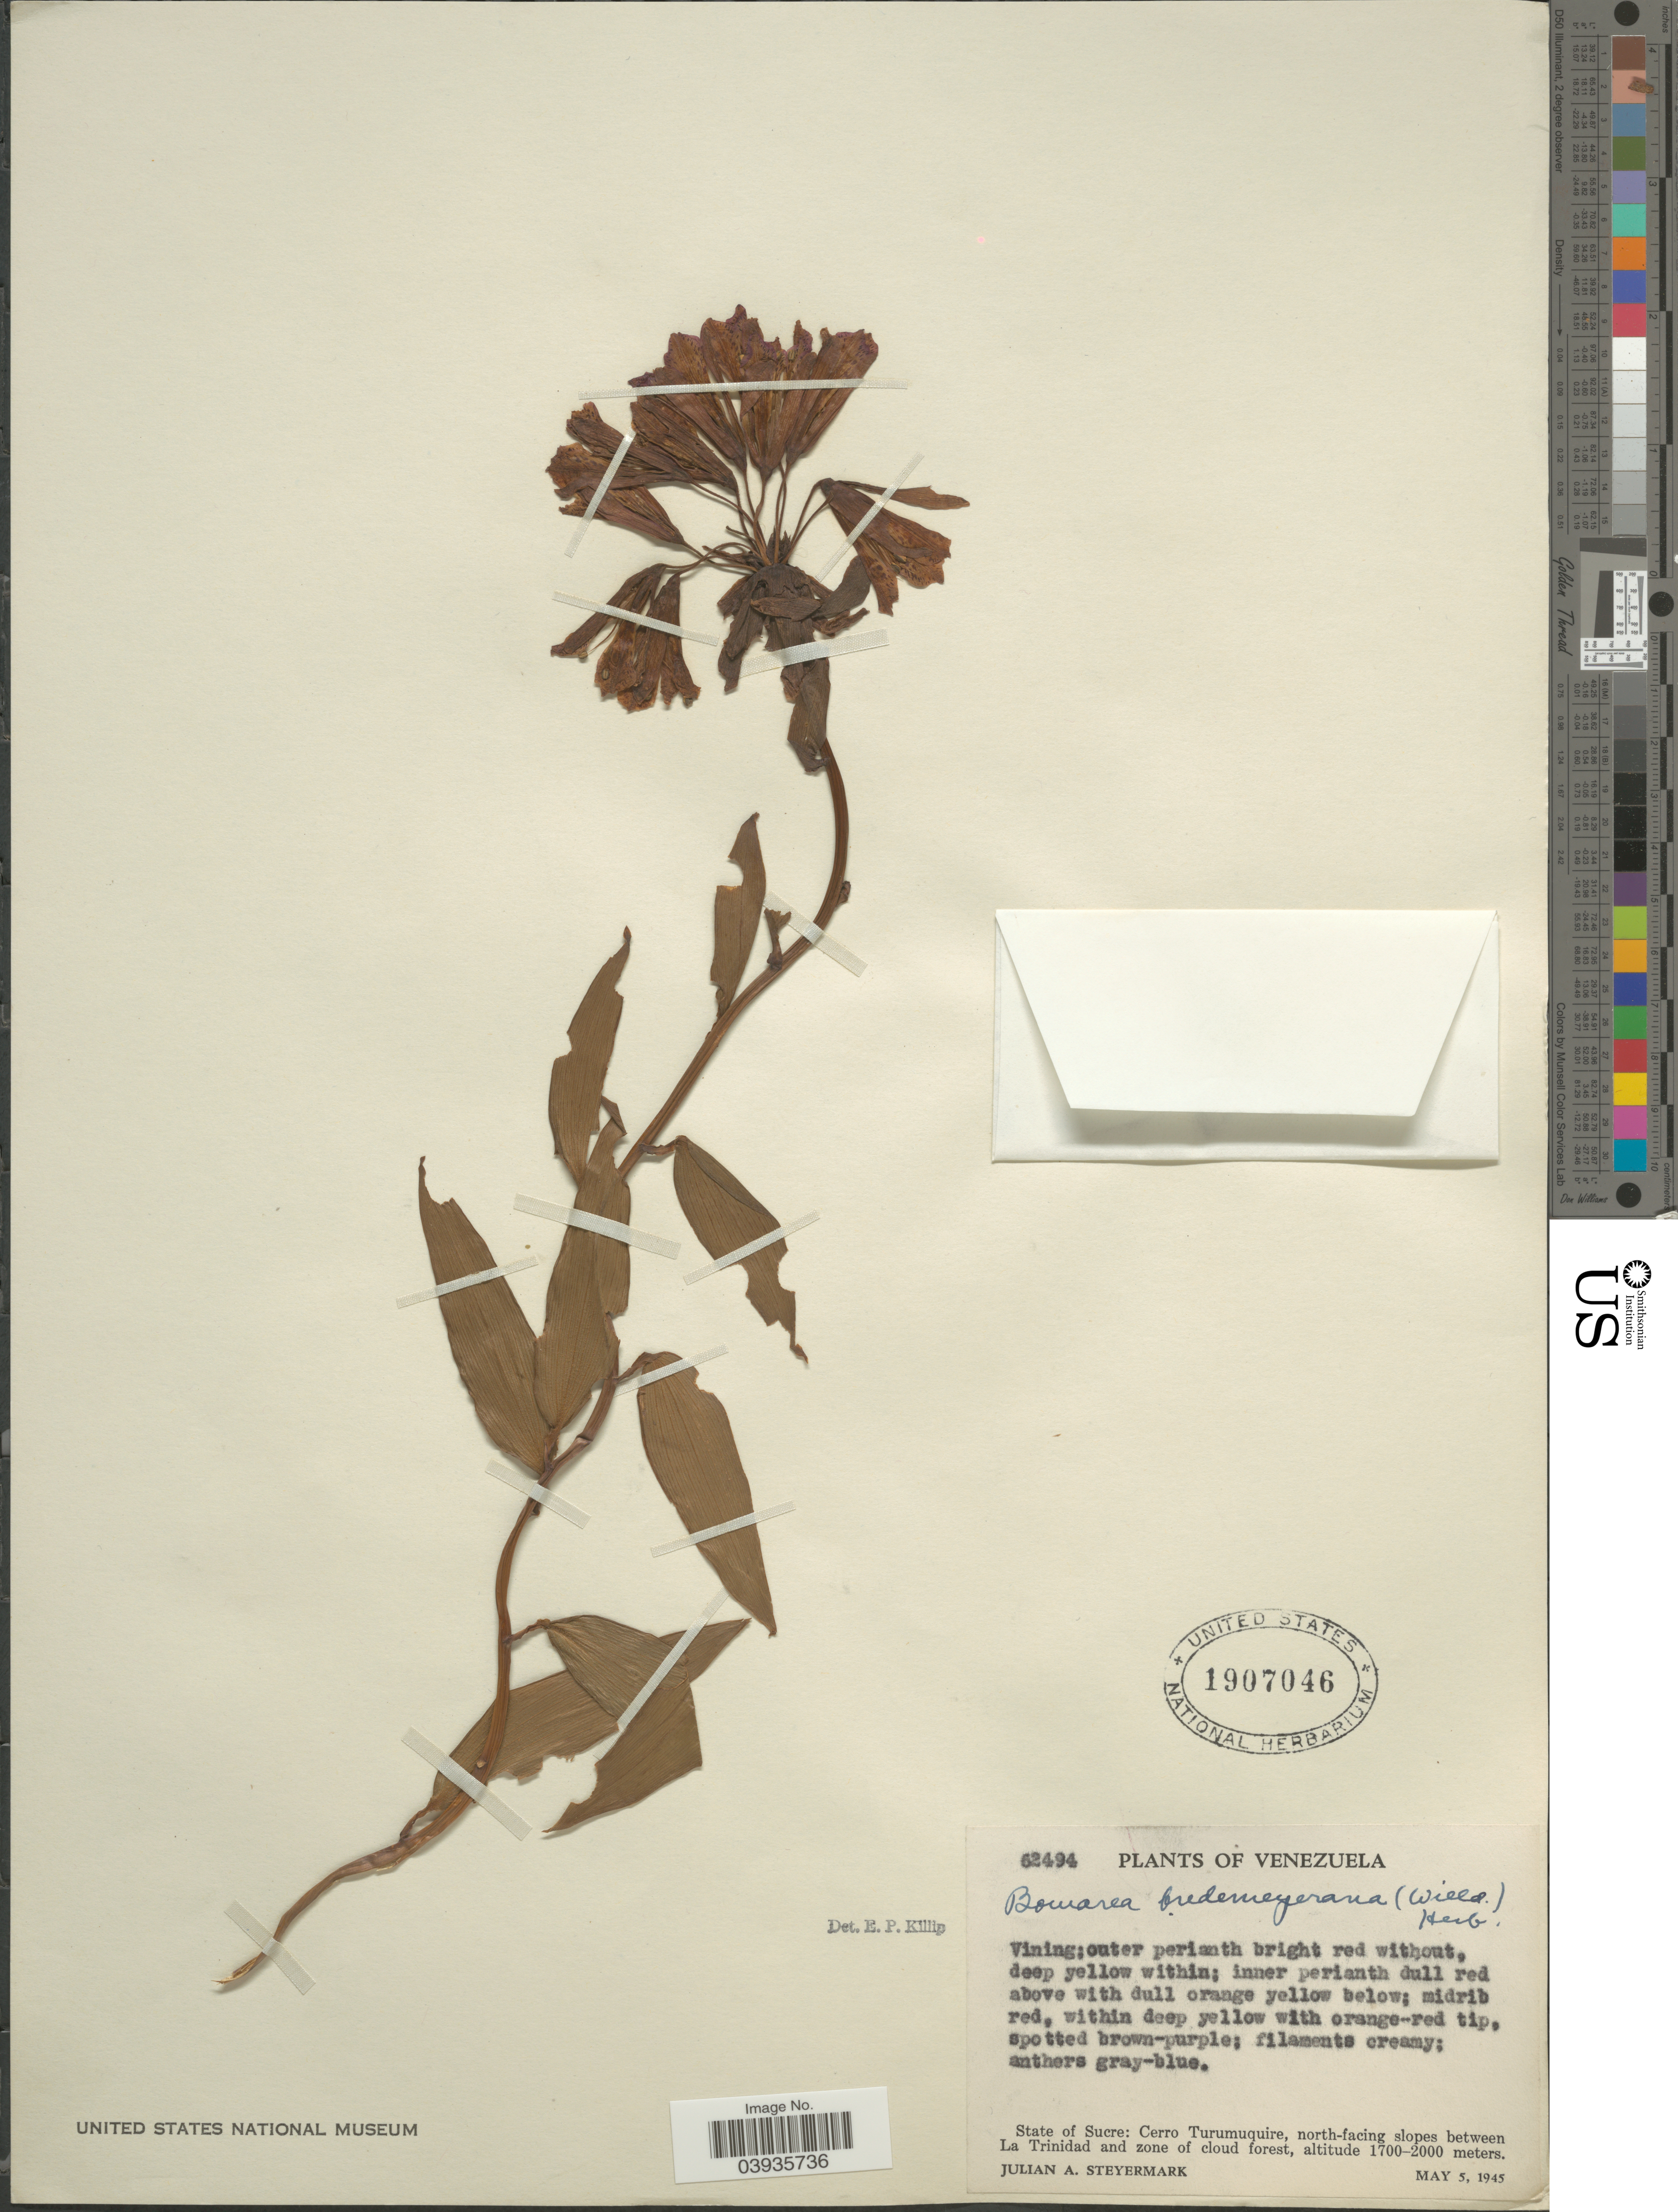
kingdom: Plantae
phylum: Tracheophyta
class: Liliopsida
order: Liliales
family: Alstroemeriaceae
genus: Bomarea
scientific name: Bomarea bredemeyeriana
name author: Herb.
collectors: J. Steyermark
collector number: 62494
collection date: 1945-05-05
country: Venezuela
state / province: Sucre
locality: Cerro Turumuquire, north-facing slopes between La Trinidad and zone of cloud forest.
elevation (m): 1700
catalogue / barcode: US 1907046